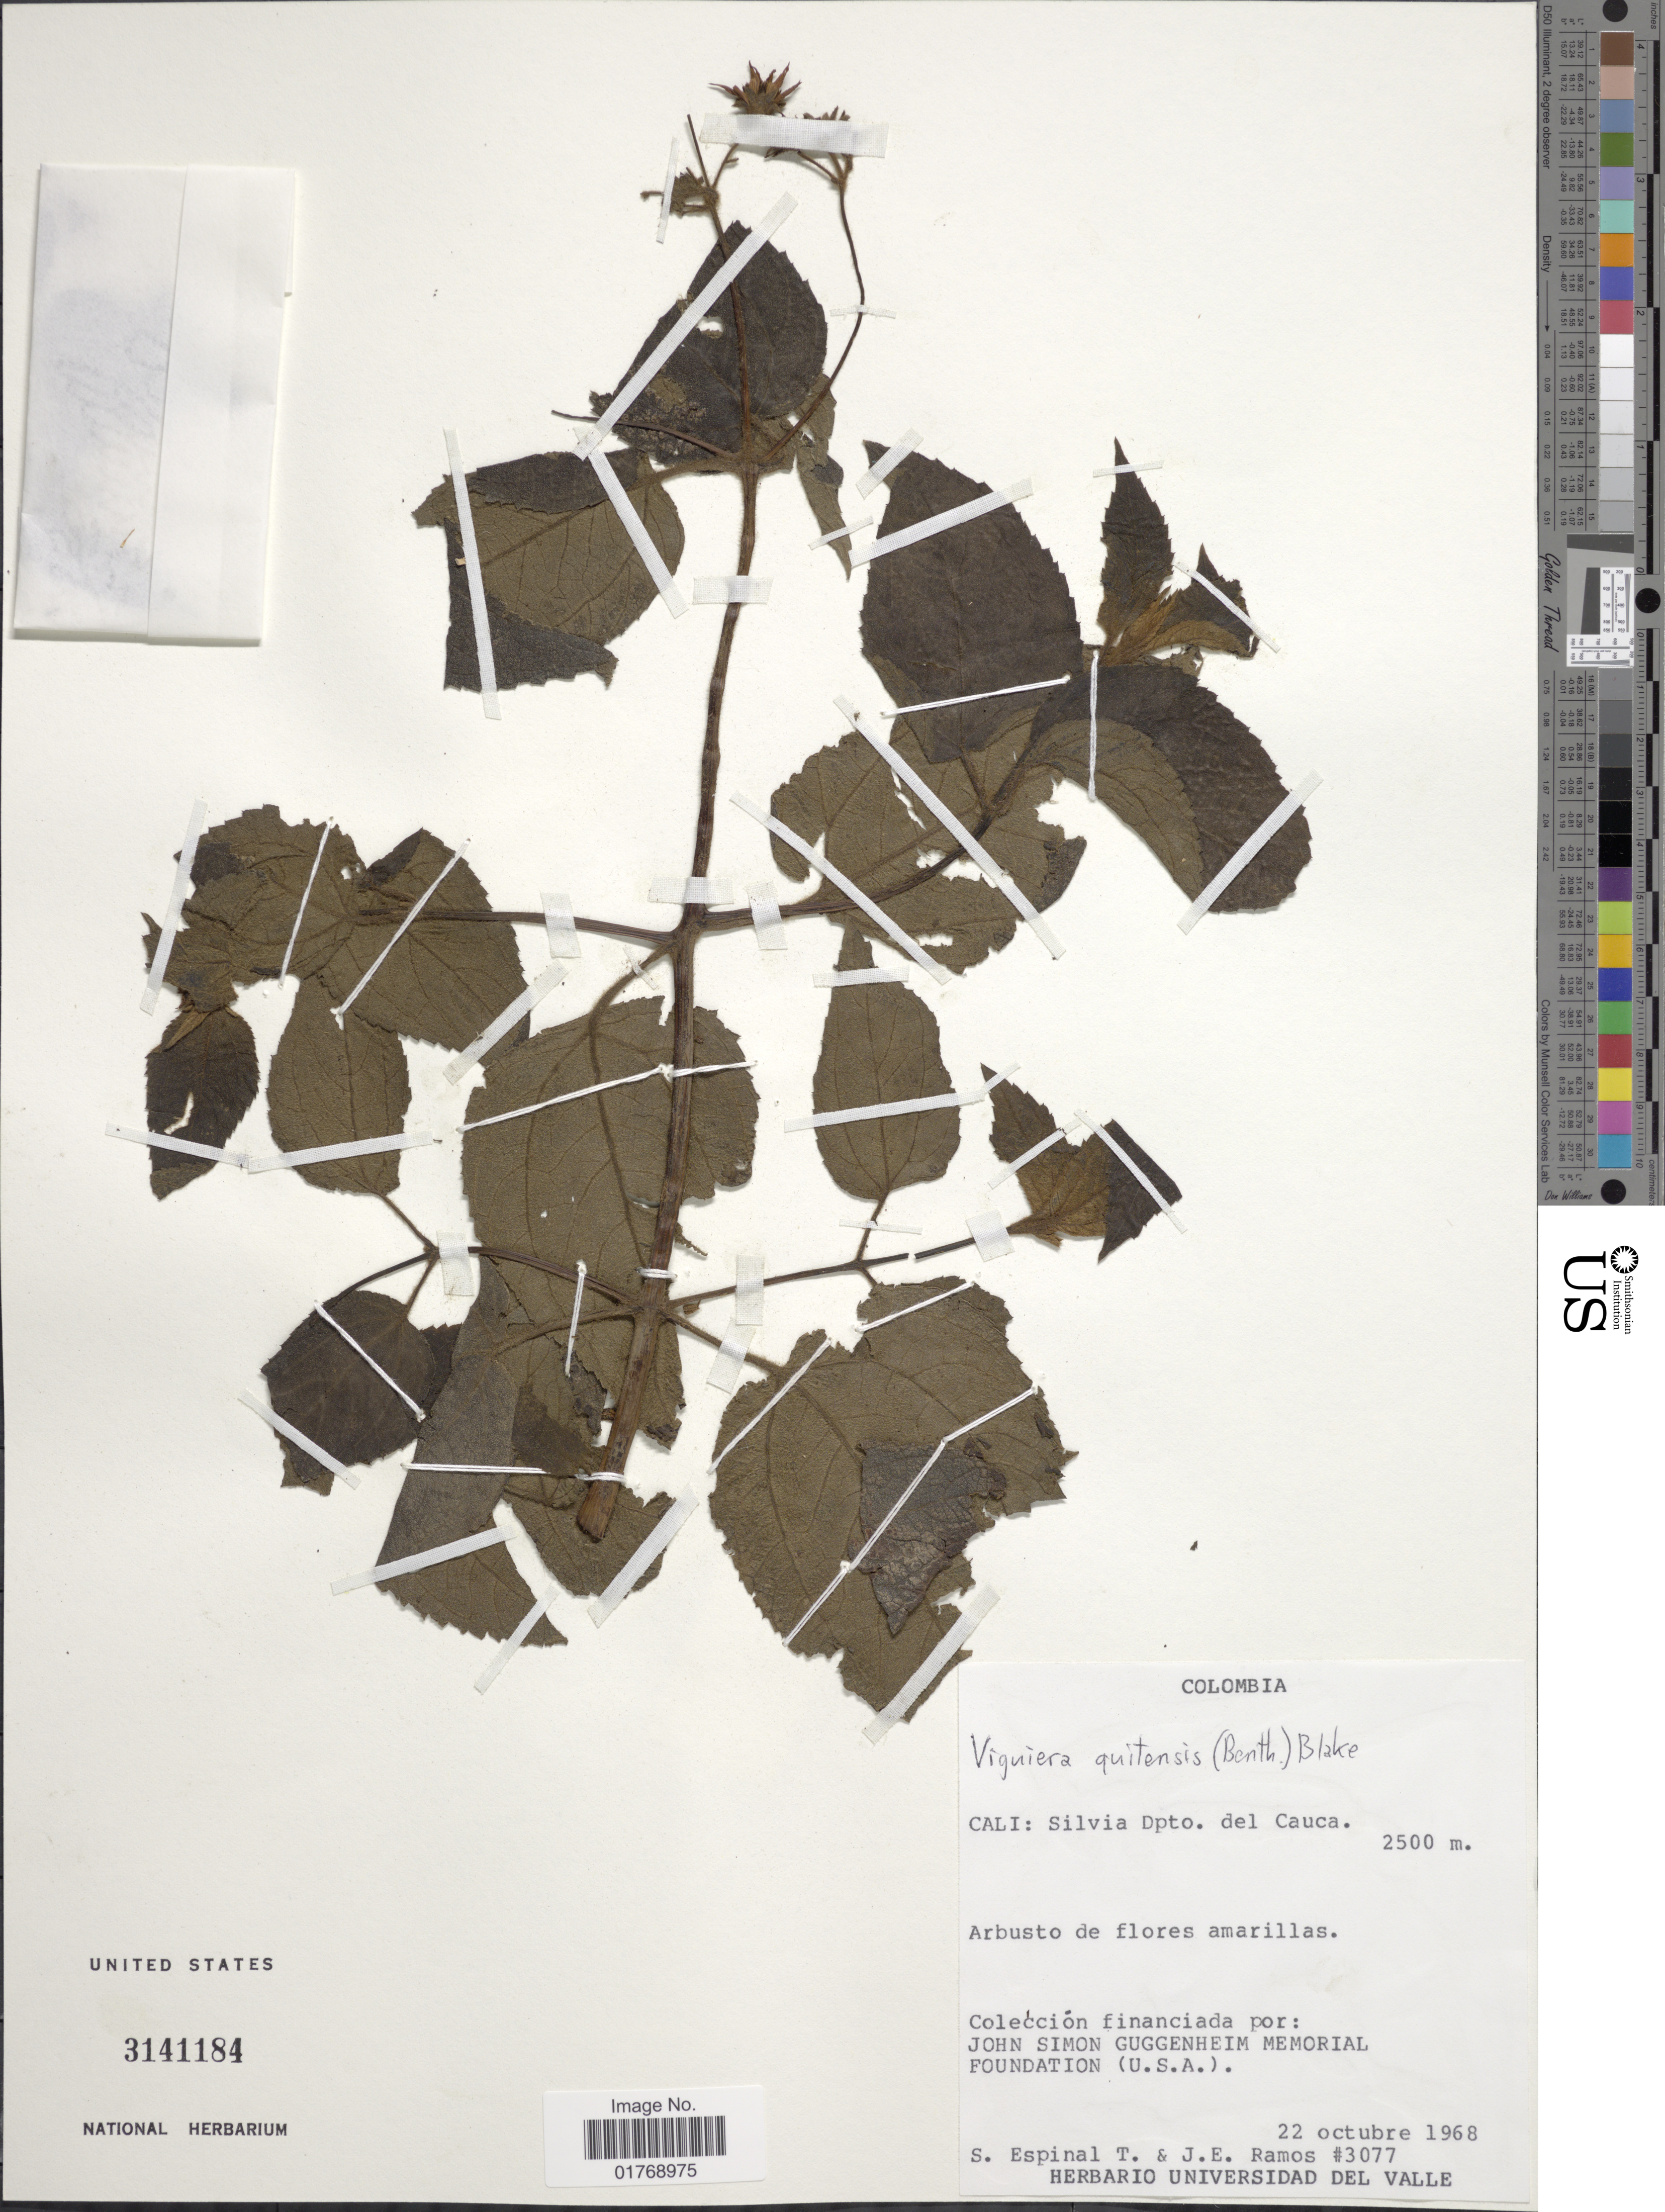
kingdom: Plantae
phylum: Tracheophyta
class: Magnoliopsida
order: Asterales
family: Asteraceae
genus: Viguiera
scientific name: Viguiera quitensis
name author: (Benth.) S.F. Blake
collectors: S. T. Espinal & J. E. Ramos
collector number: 3077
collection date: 1968-10-22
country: Colombia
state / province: Valle del Cauca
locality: Cali: Silvia Dpto. del Cauca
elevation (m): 2500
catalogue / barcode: US 3141184